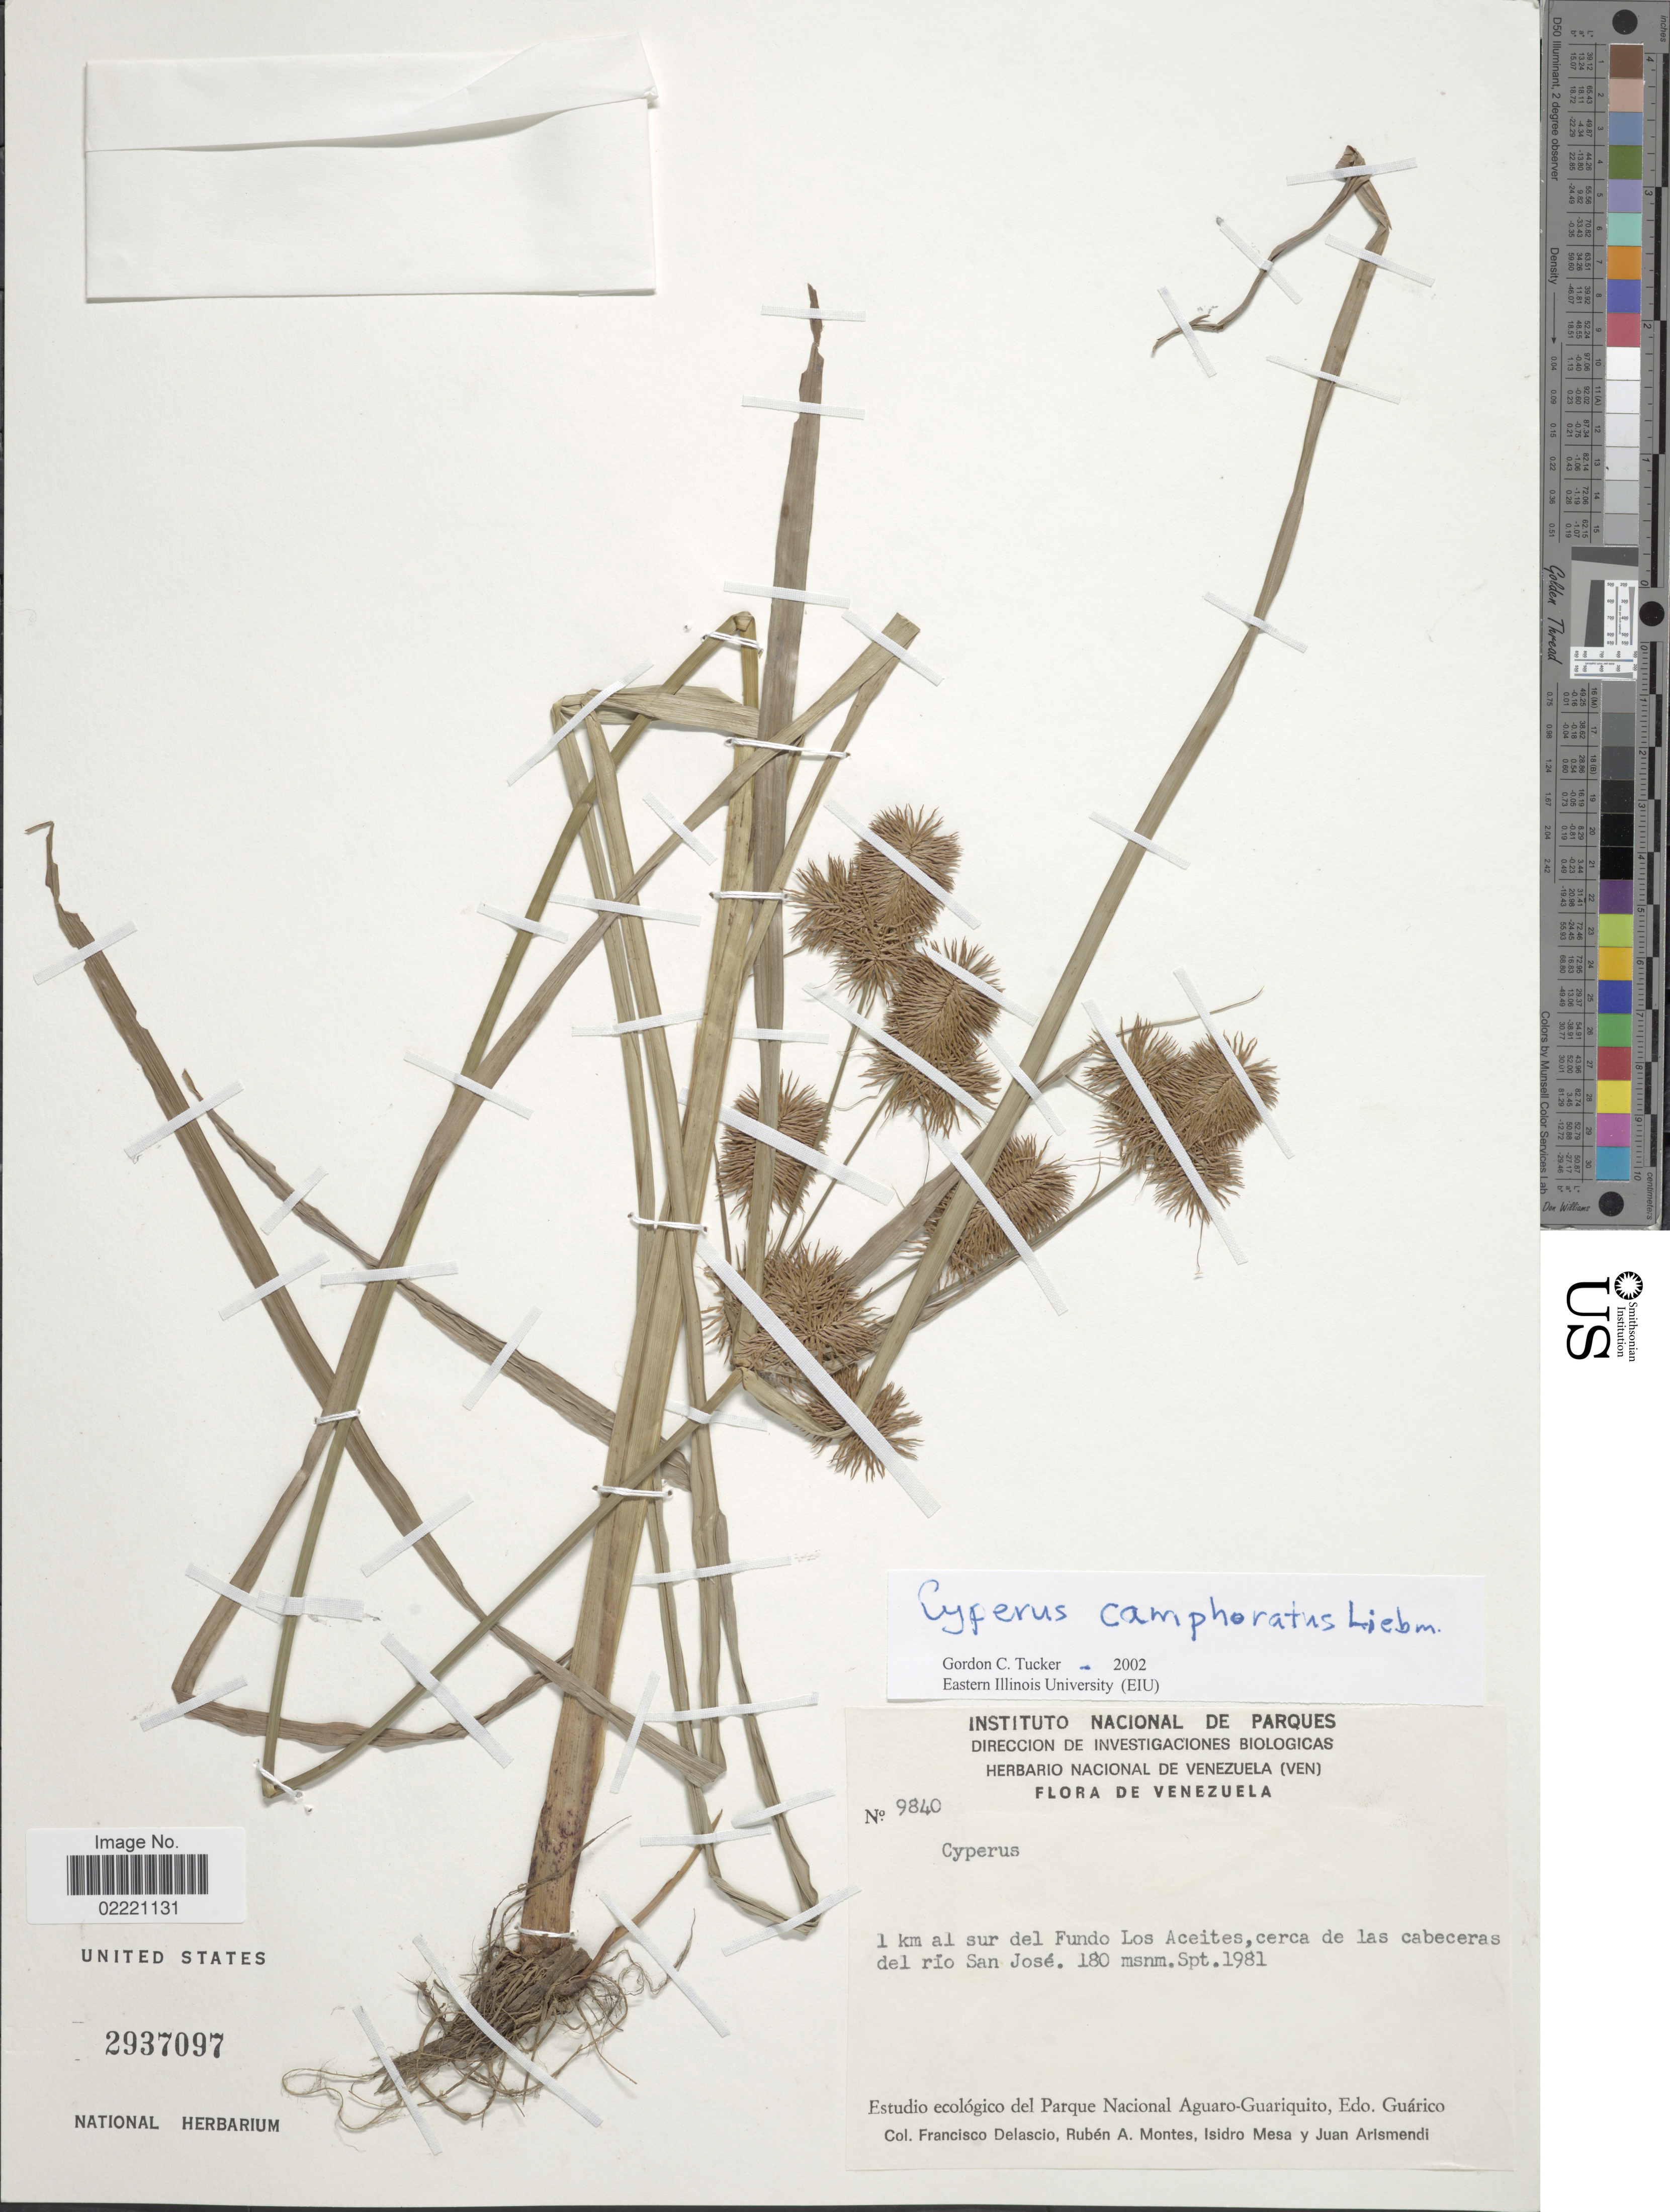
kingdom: Plantae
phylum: Tracheophyta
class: Liliopsida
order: Poales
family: Cyperaceae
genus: Cyperus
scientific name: Cyperus camphoratus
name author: Liebm.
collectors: F. Delascio, R. Montes, I. Mesa & J. Arismendi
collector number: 9840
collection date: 1981-09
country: Venezuela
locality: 1 km al sure del Fundo Los Aceites, cerca de las cabeceras del rio San Jose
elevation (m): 180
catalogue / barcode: US 2937097